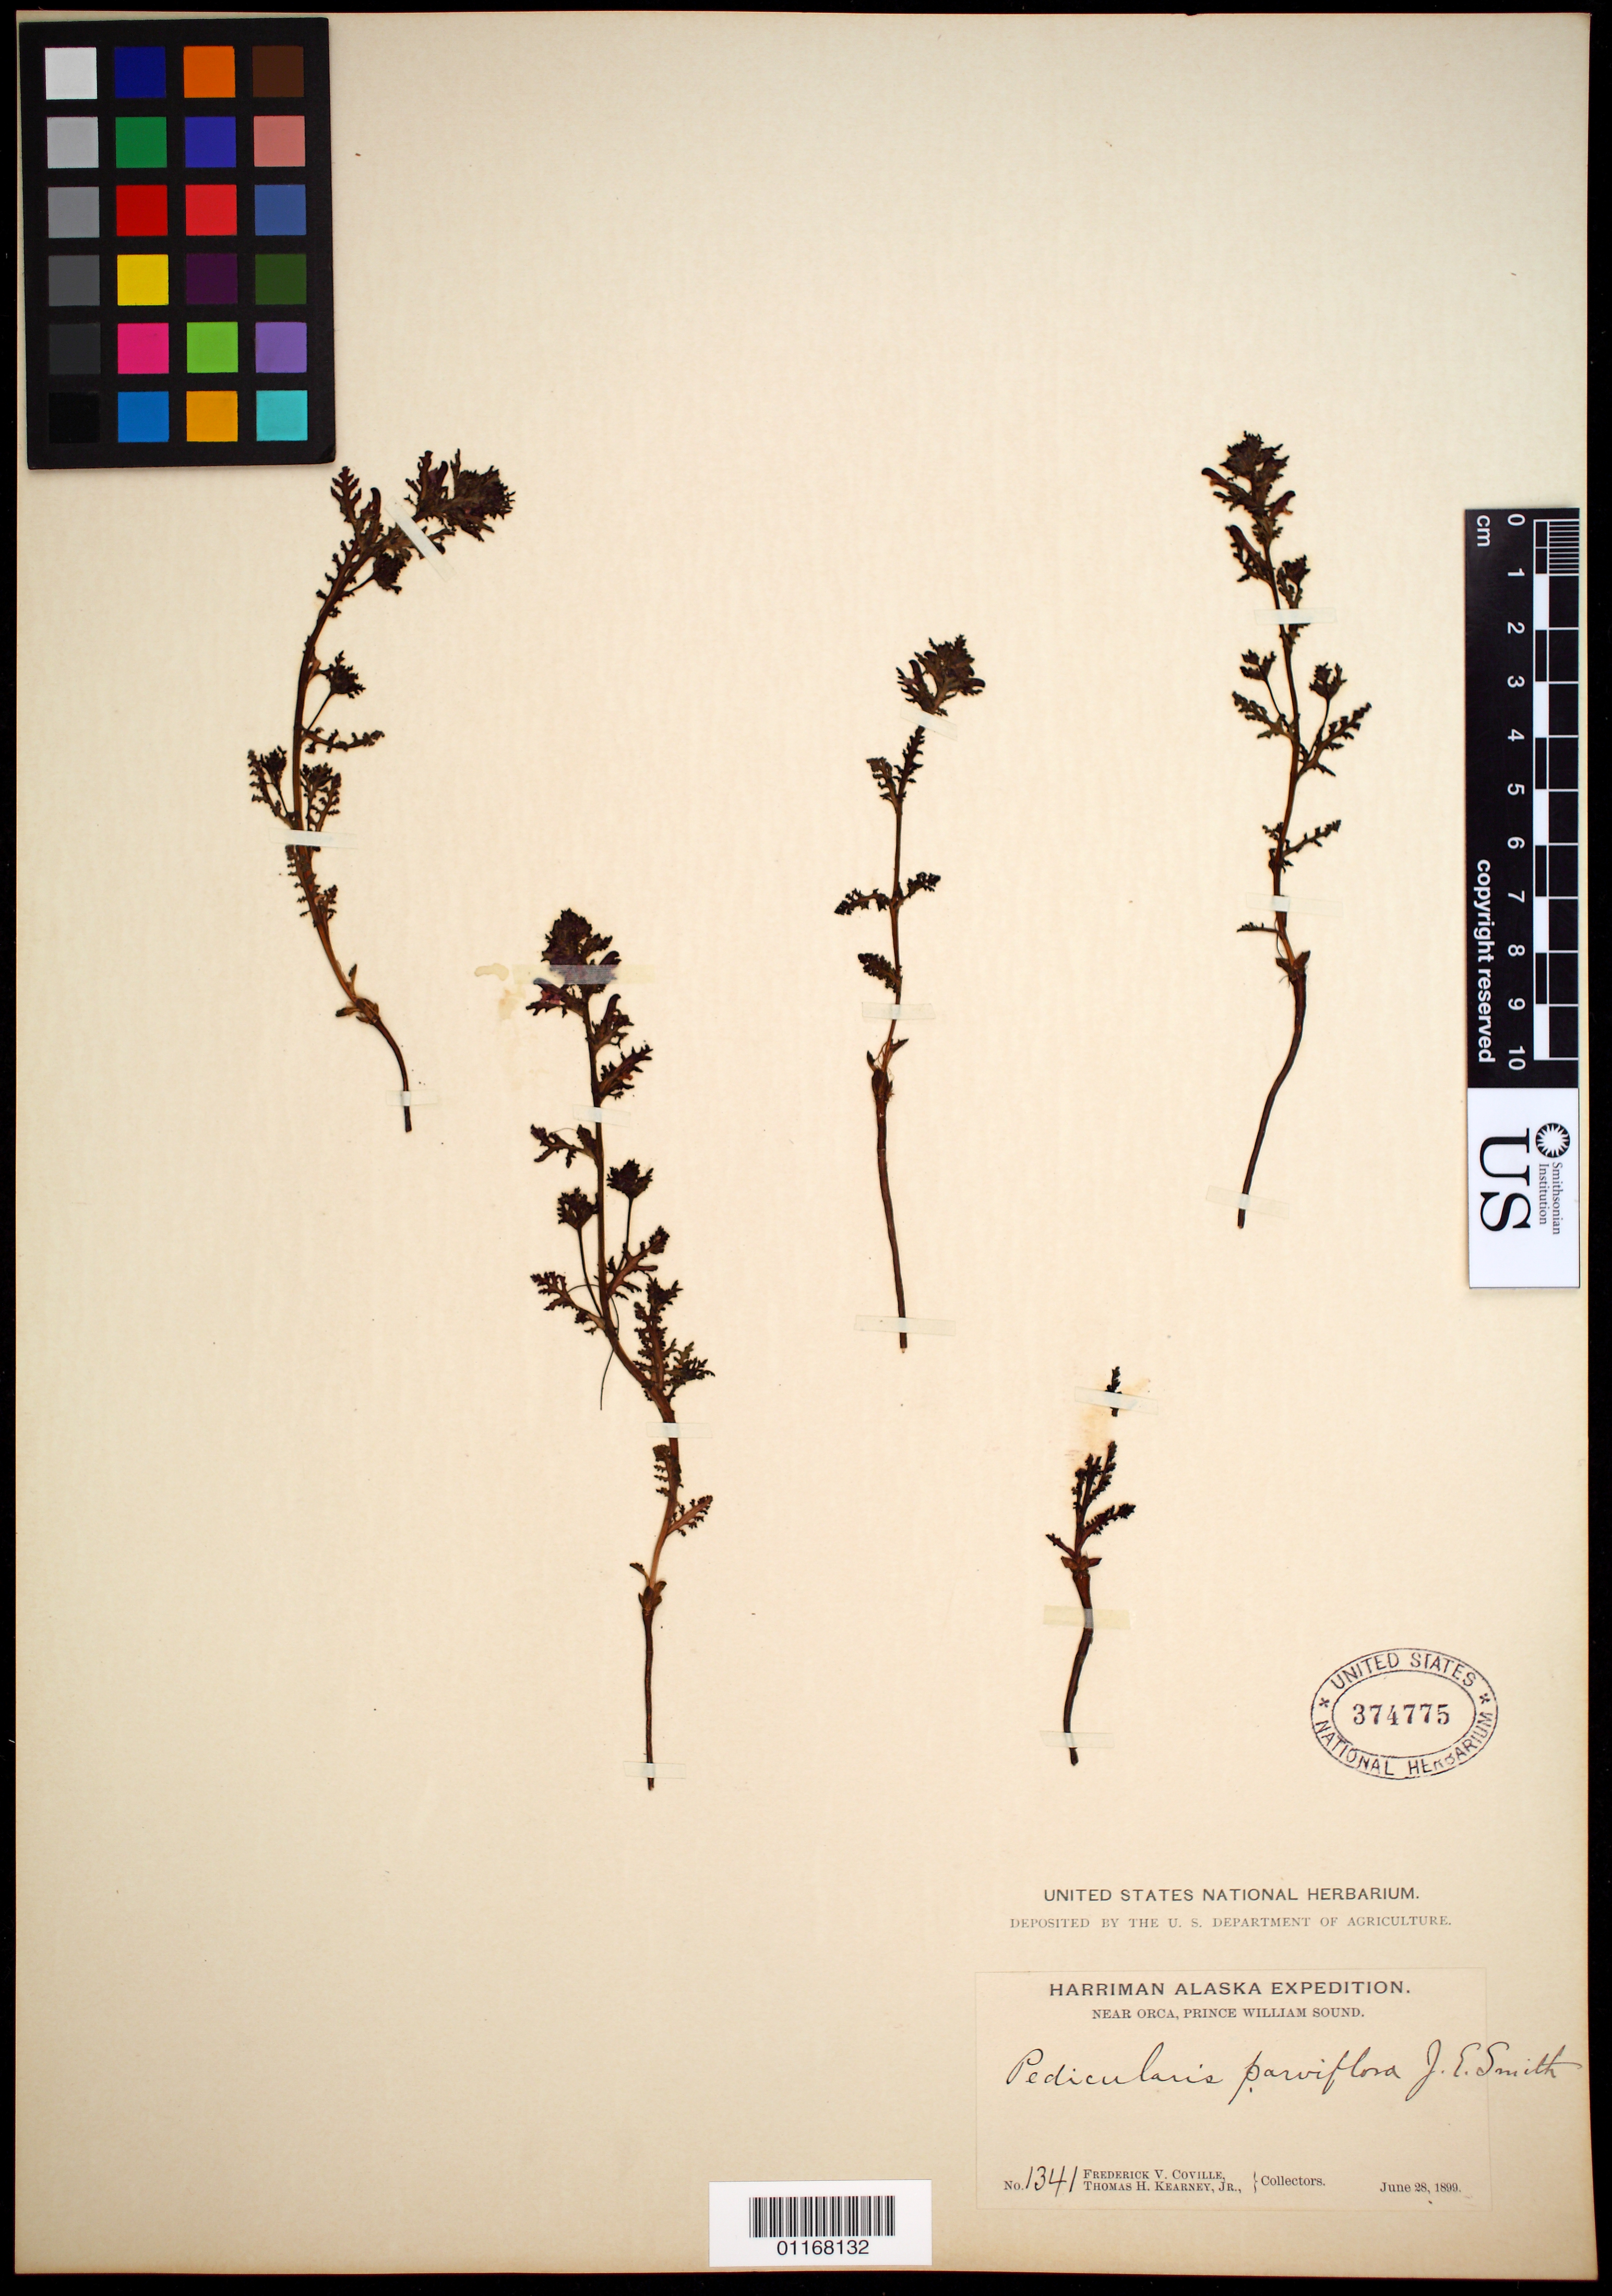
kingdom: Plantae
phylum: Tracheophyta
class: Magnoliopsida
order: Lamiales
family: Orobanchaceae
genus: Pedicularis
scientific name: Pedicularis parviflora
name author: Sm.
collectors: F. V. Coville & F. Funston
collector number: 1341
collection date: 1899-07-28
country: United States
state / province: Alaska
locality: near Orca, Prince William Sound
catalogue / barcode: US 374775